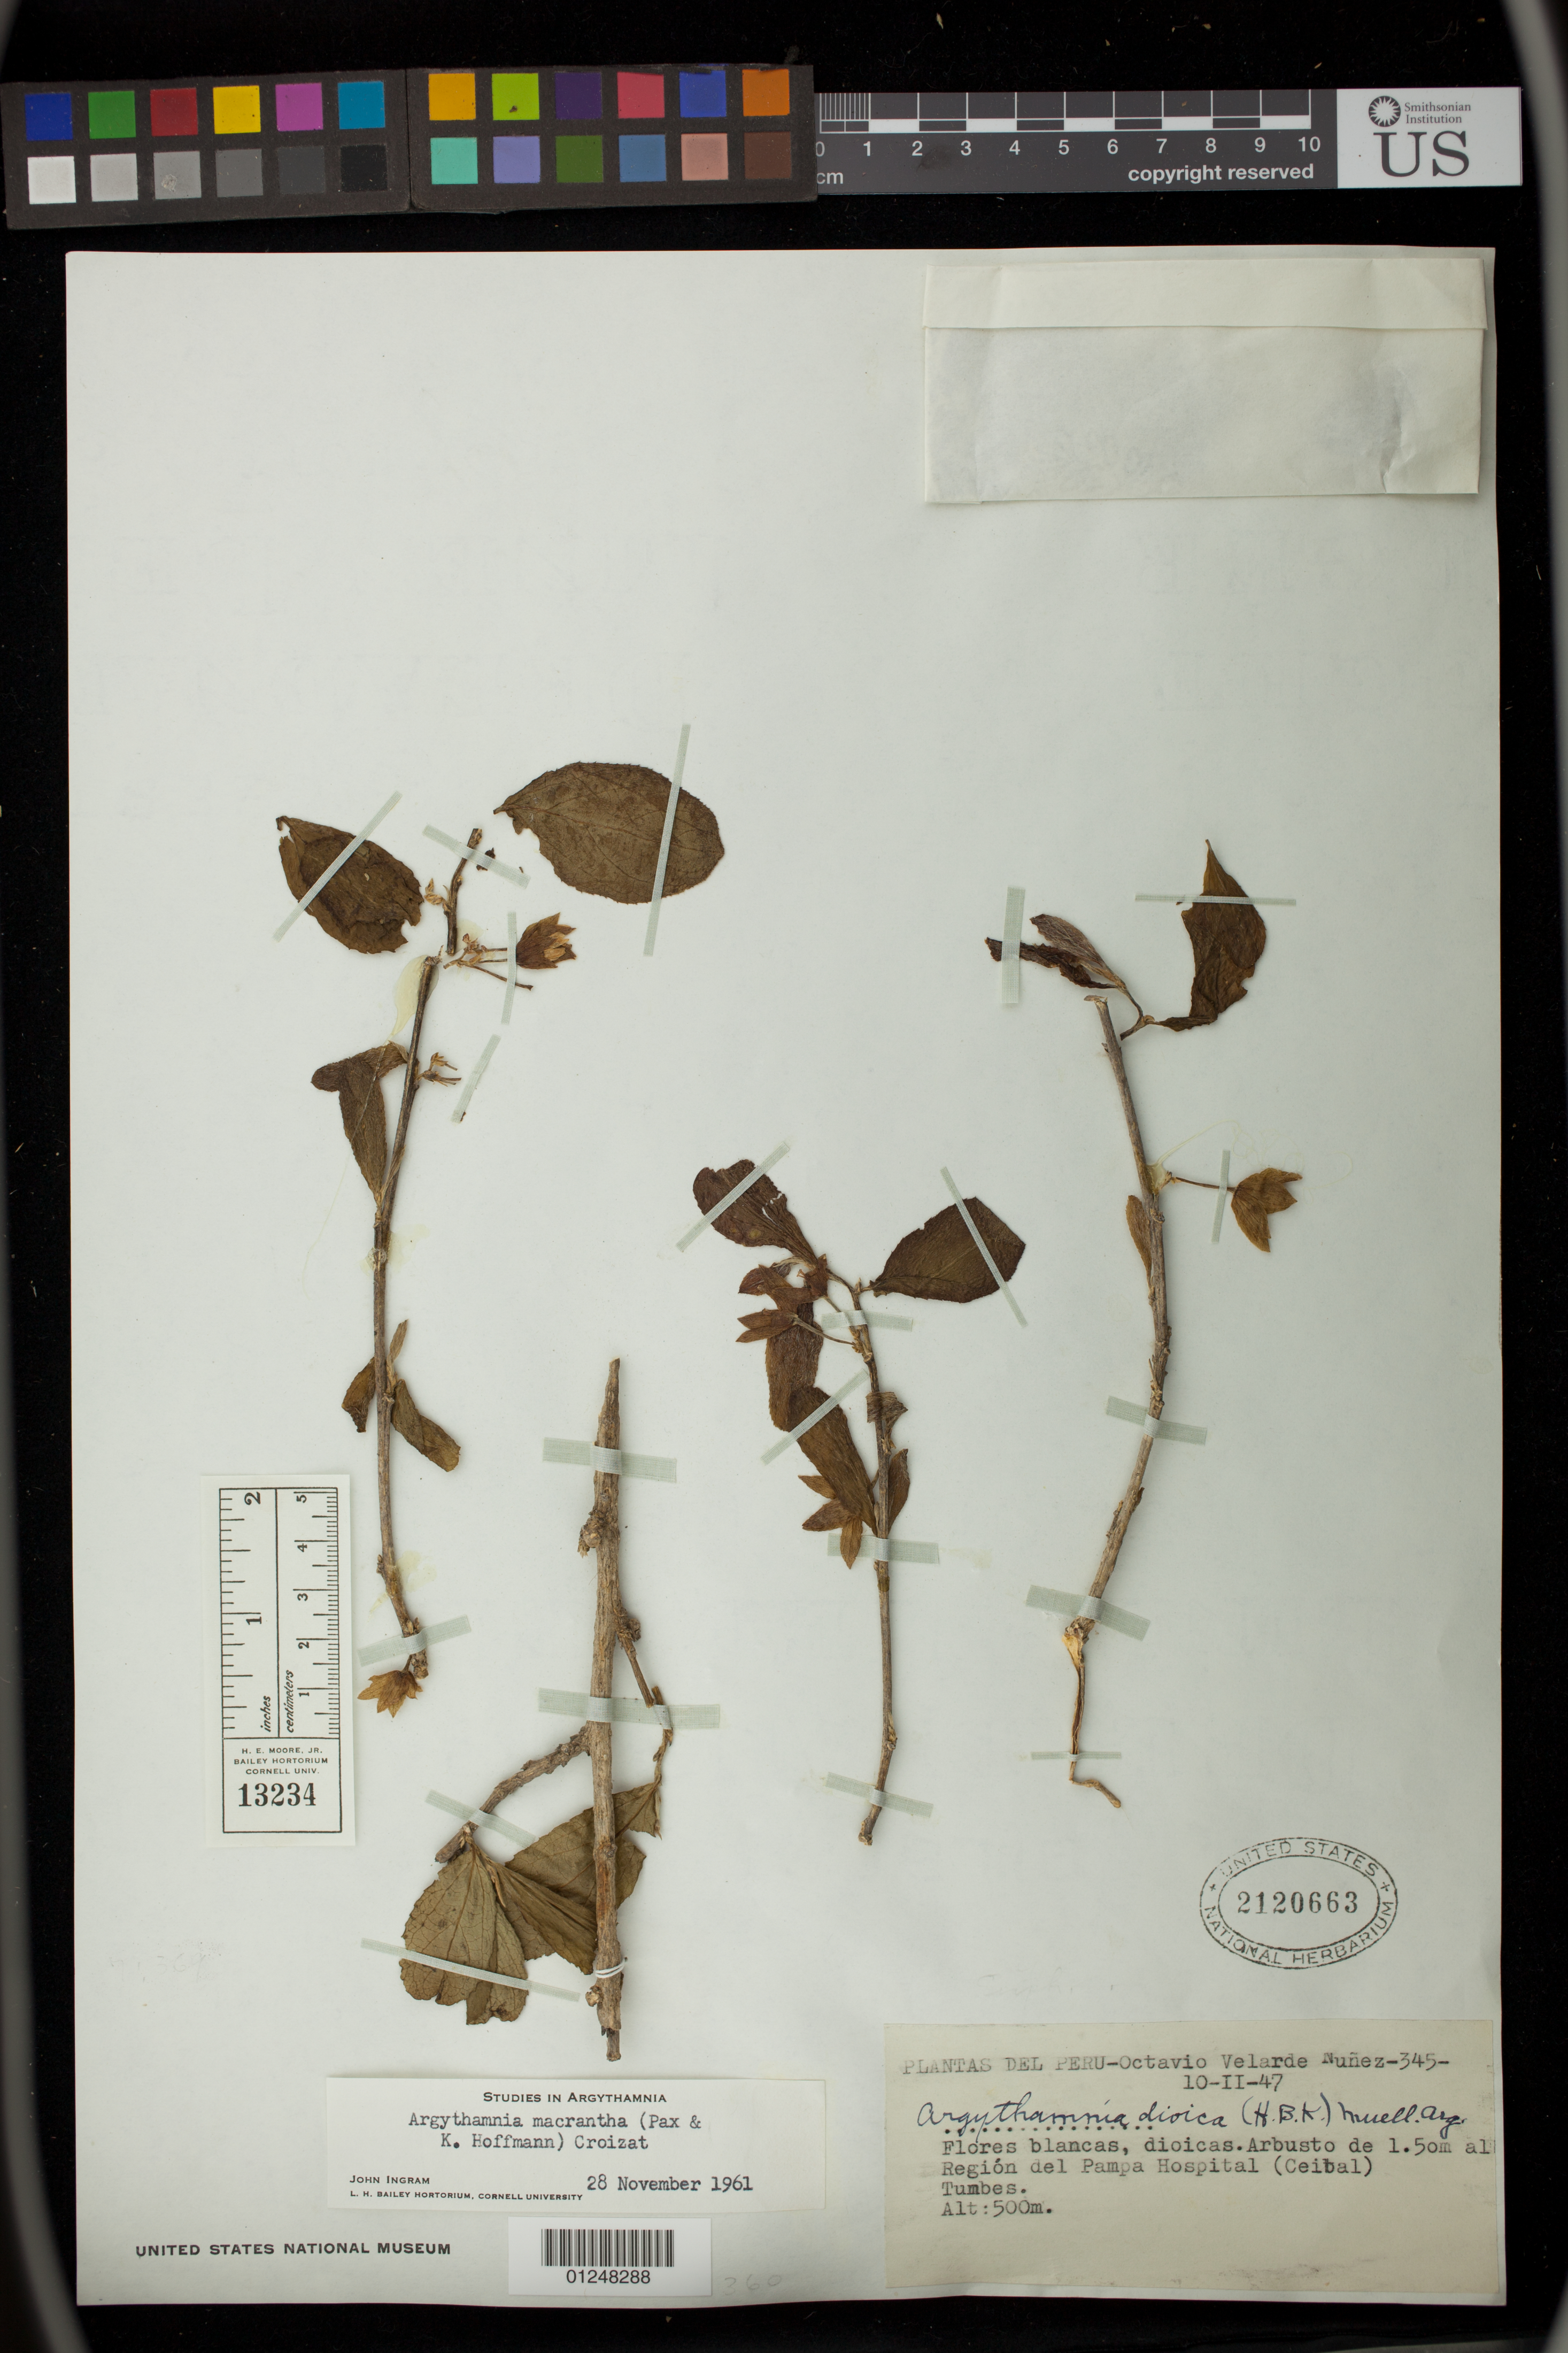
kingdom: Plantae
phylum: Tracheophyta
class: Magnoliopsida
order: Malpighiales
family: Euphorbiaceae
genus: Argythamnia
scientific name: Argythamnia macrantha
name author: (Pax & K. Hoffm.) Croizat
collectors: O. Velarde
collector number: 345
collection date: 1947-02-10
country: Peru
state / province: Tumbes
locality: Region del Pampa Hospital (Ceibal) [Ceybal]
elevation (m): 500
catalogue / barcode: US 2120663